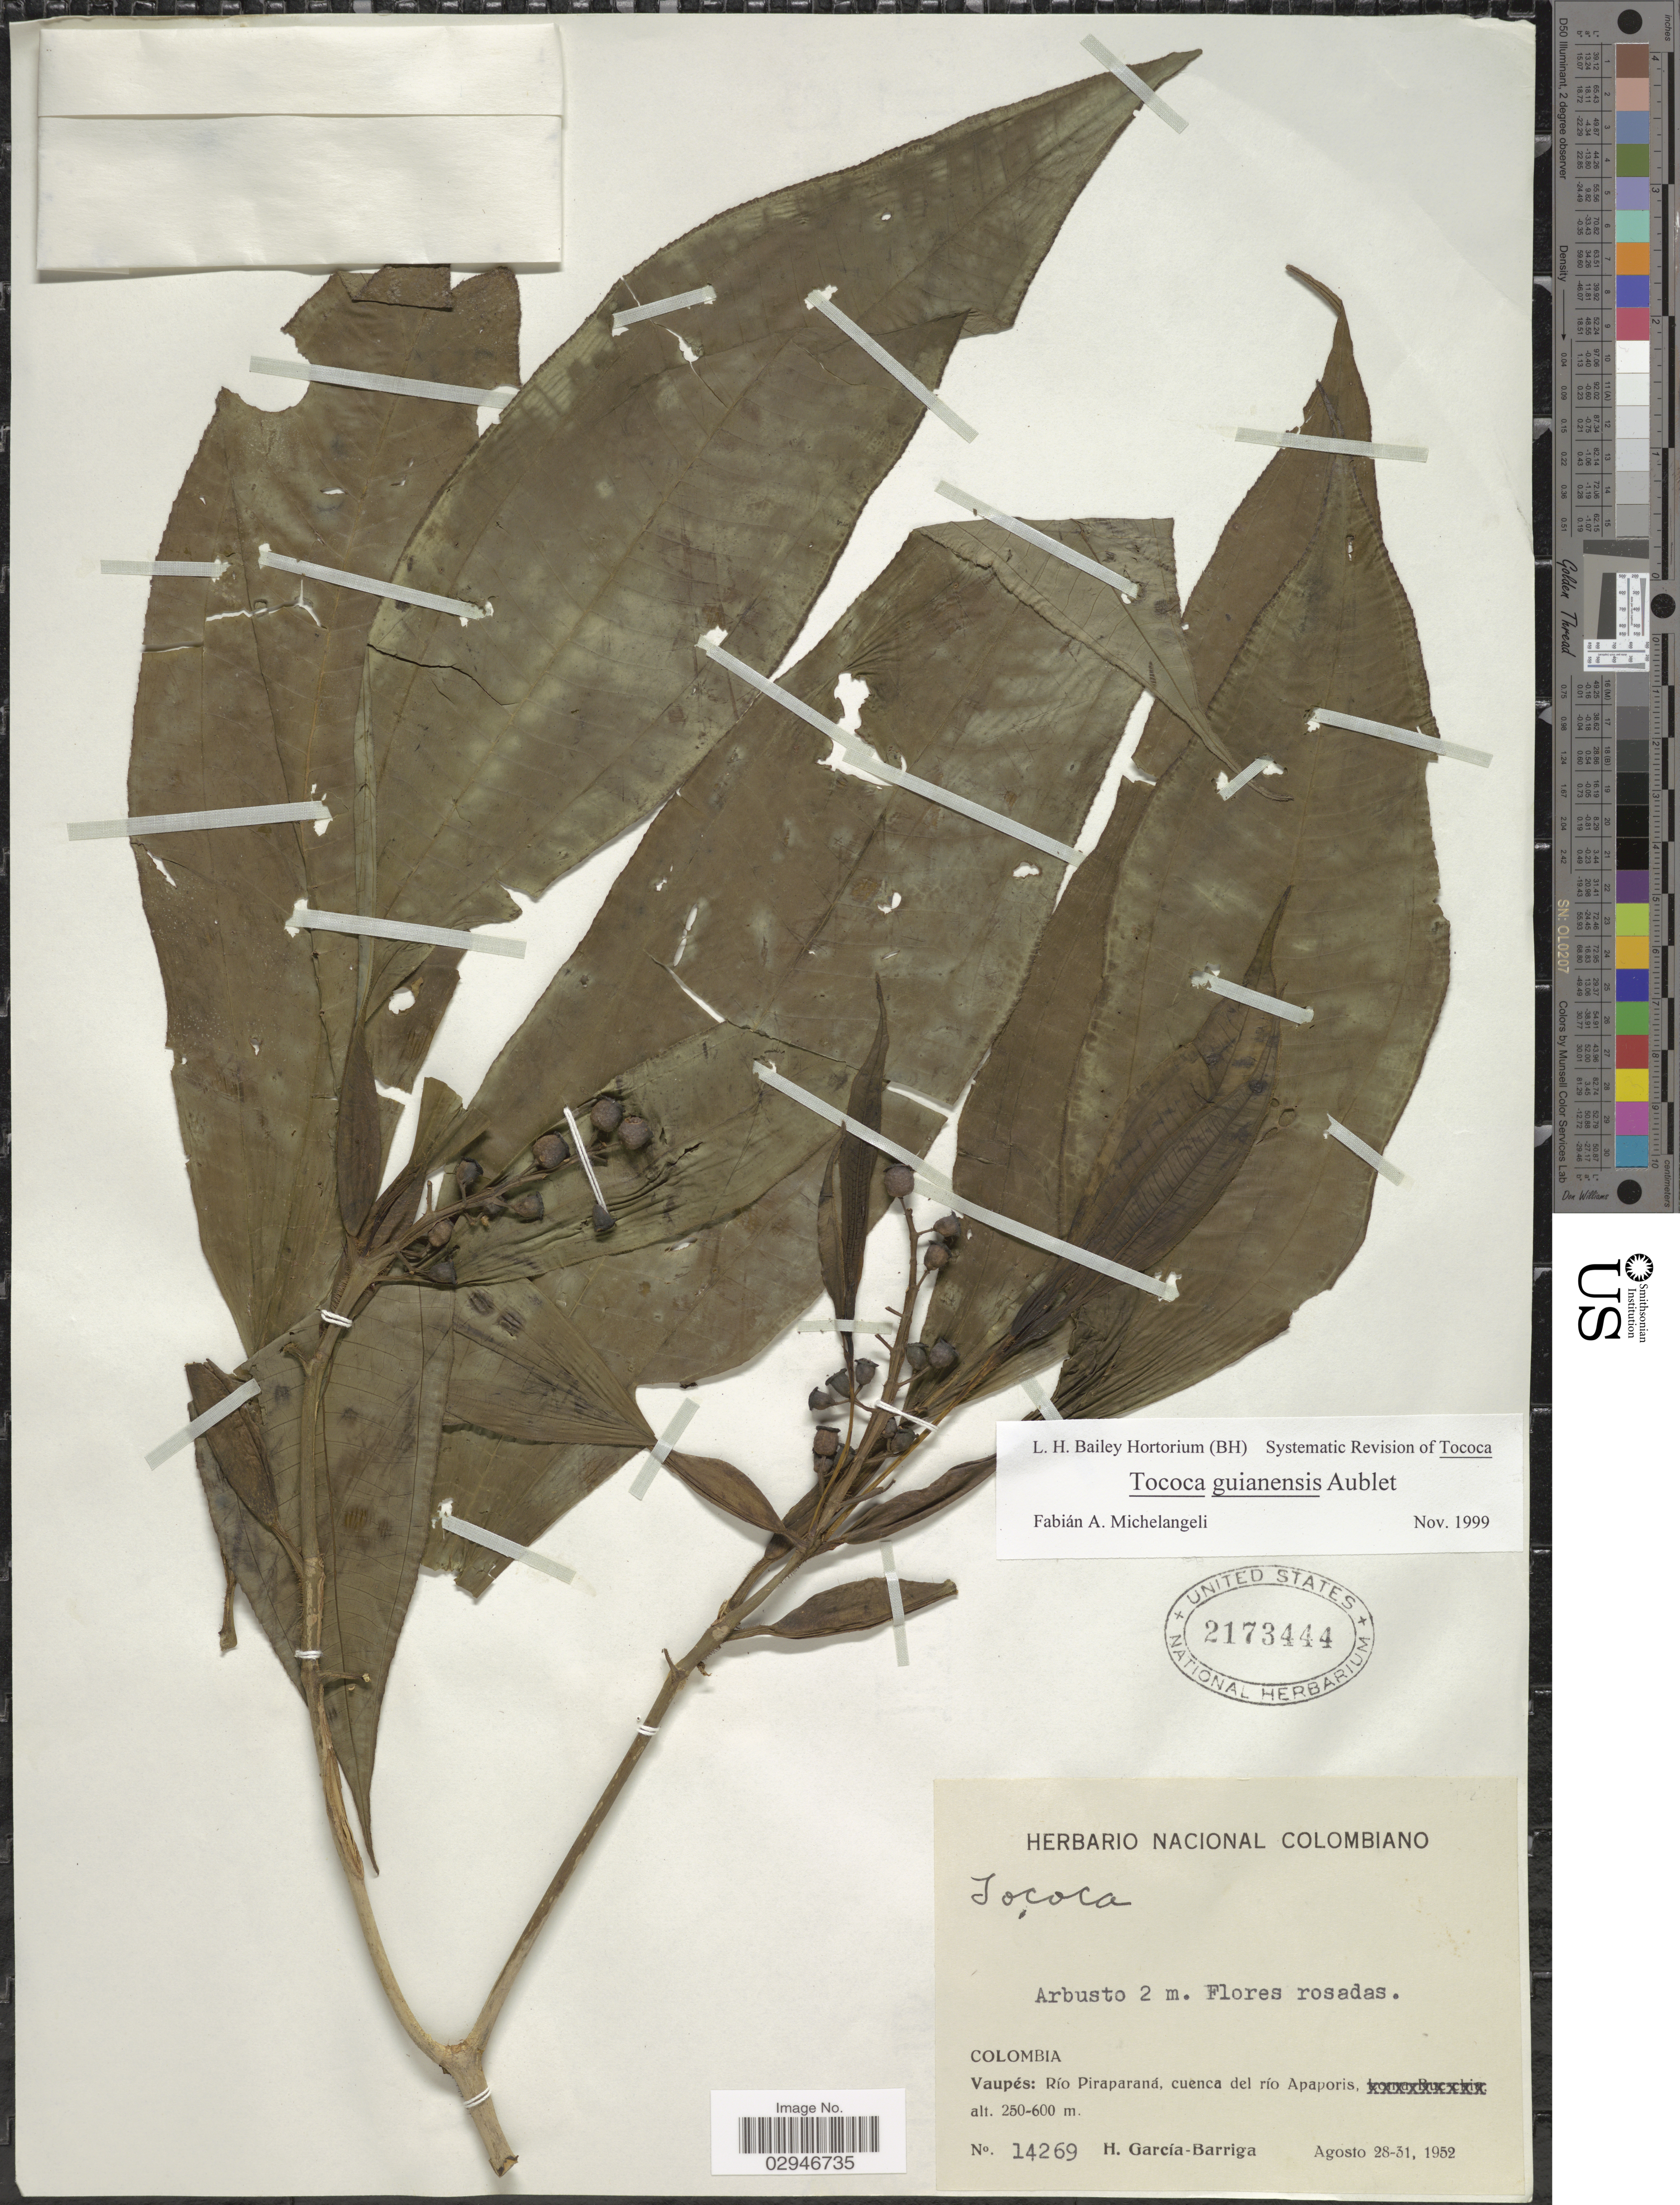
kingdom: Plantae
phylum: Tracheophyta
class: Magnoliopsida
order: Myrtales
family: Melastomataceae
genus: Tococa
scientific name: Tococa guianensis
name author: Aubl.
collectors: H. García Barriga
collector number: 14269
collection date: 1952-08-28/1952-08-31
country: Colombia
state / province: Vaupés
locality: Río Piraparaná, cuenca del río Apaporis.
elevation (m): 250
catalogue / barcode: US 2173444